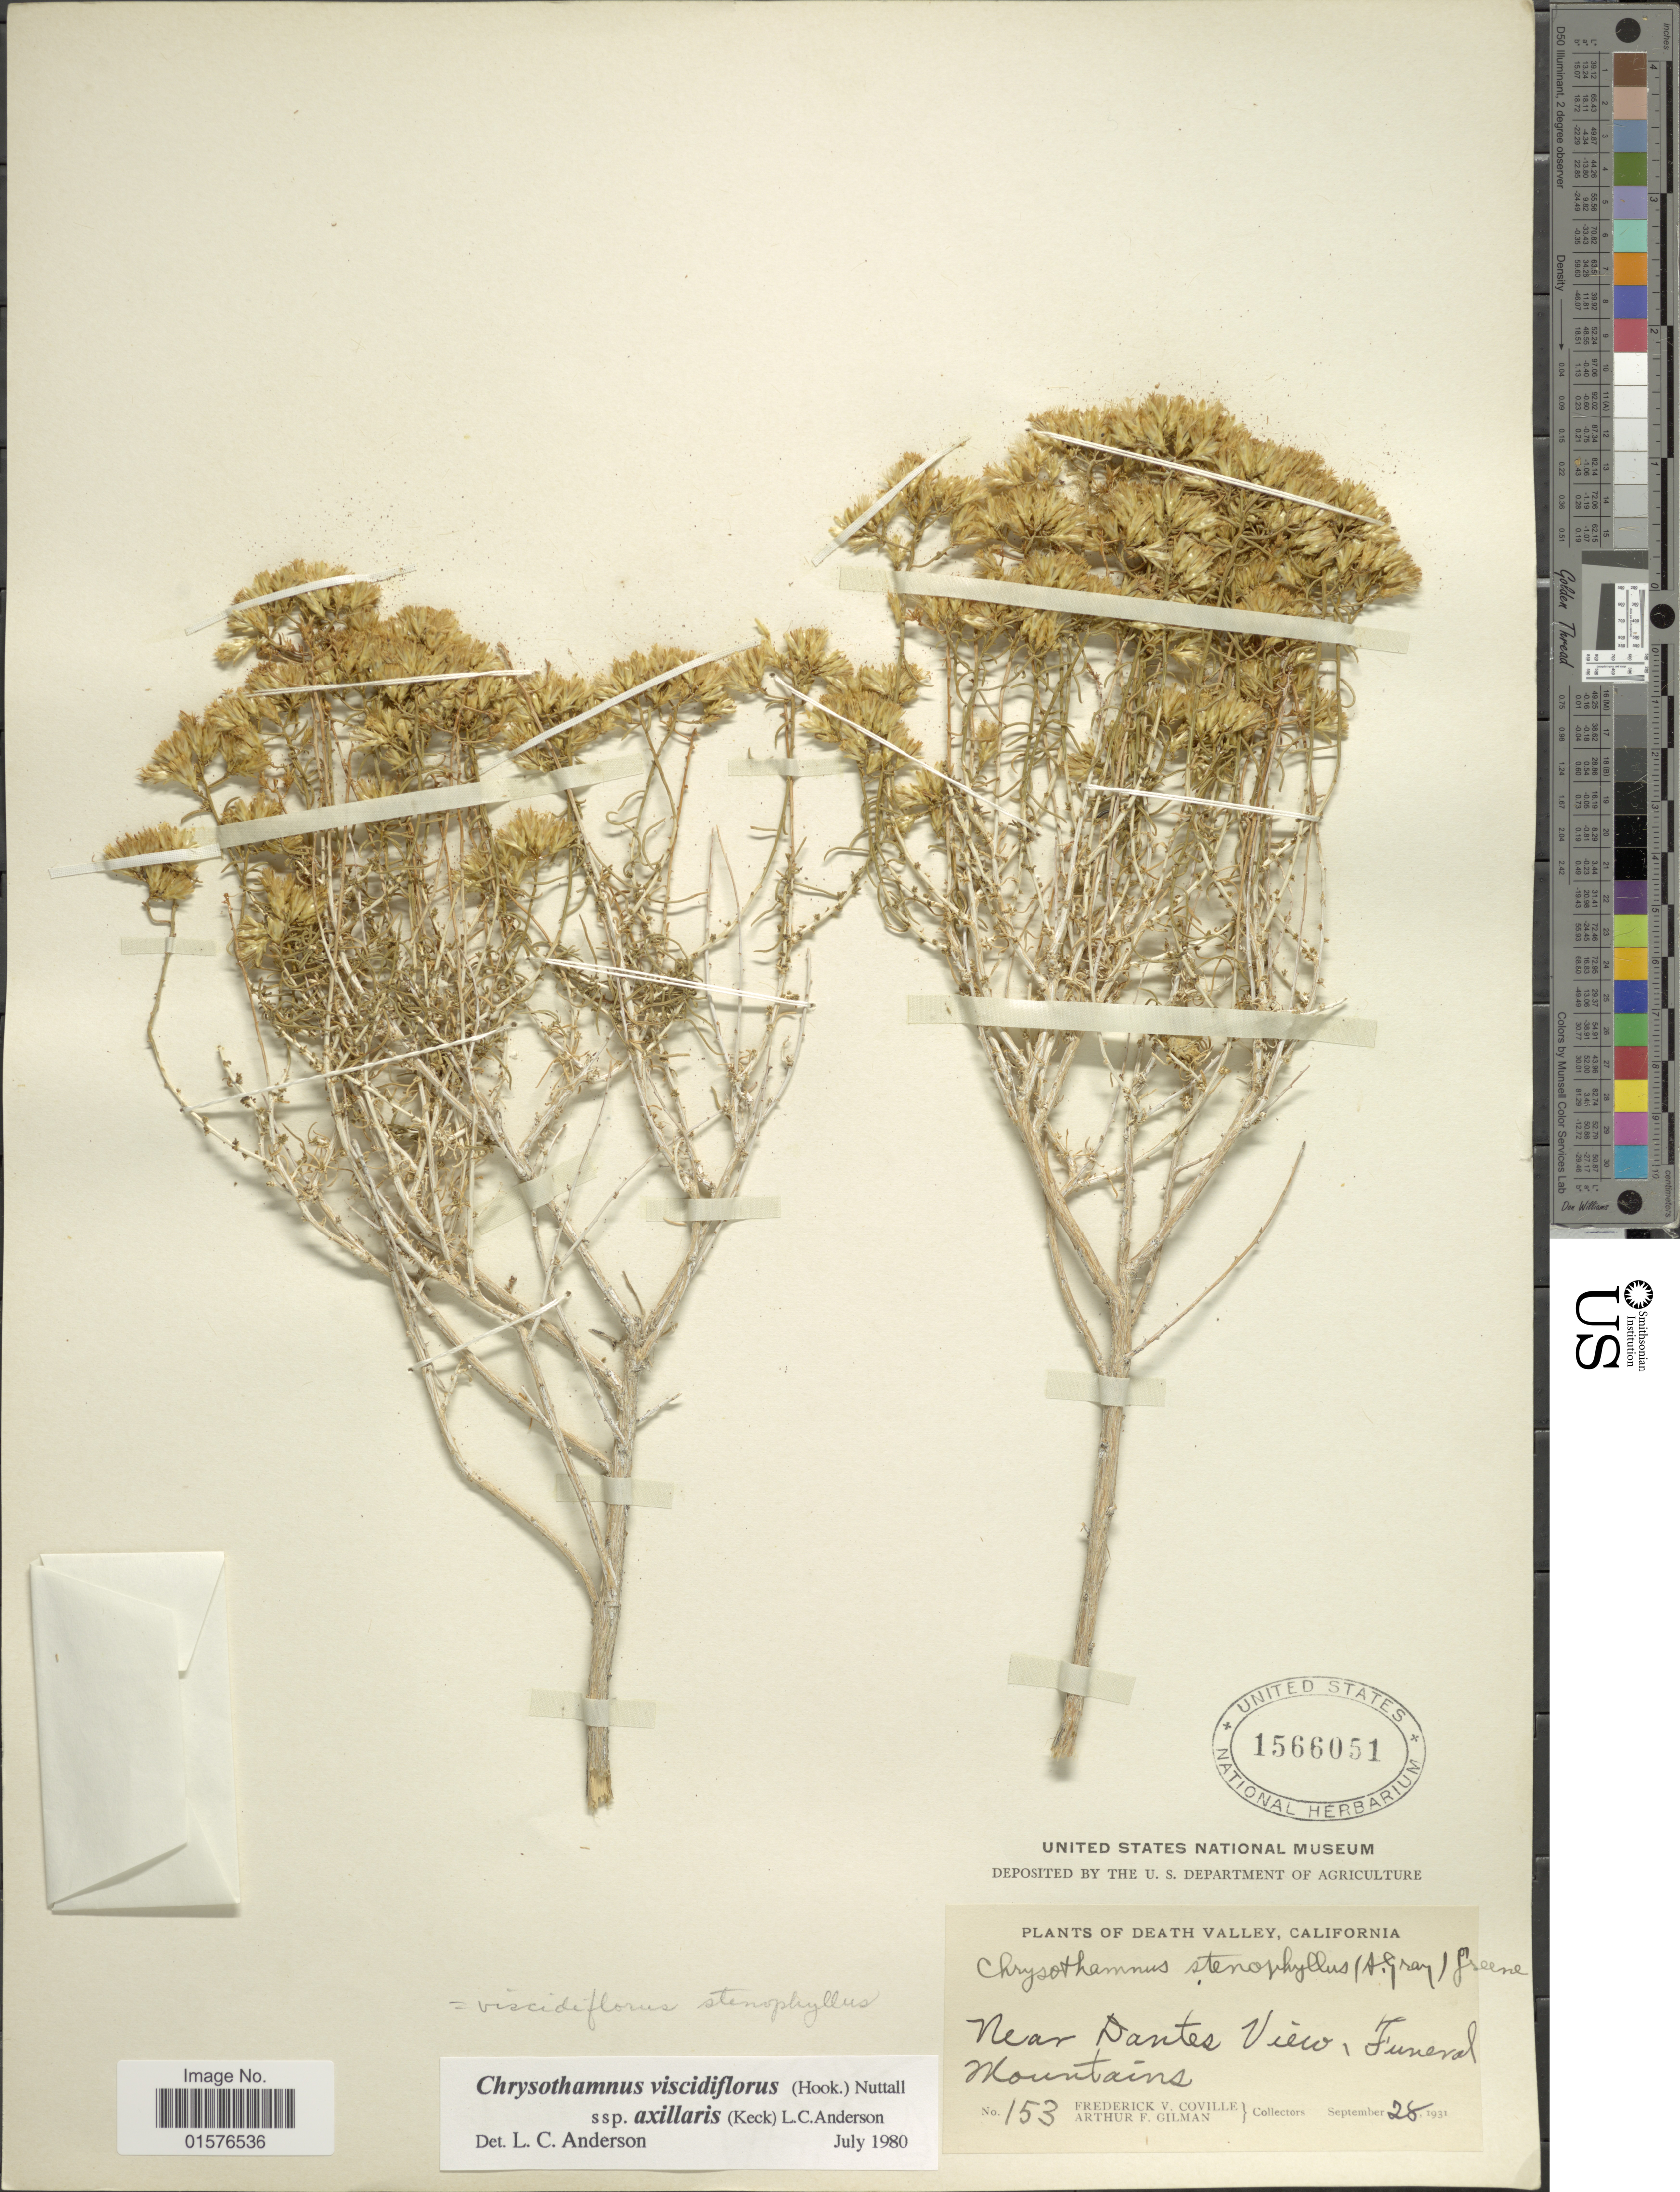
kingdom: Plantae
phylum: Tracheophyta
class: Magnoliopsida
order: Asterales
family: Asteraceae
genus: Chrysothamnus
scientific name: Chrysothamnus viscidiflorus subsp. axillaris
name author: (D.D. Keck) L.C. Anderson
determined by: Urbatsch, Lowell E., Curator (LSU), Louisiana State University (UNITED STATES)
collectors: F. V. Coville & A. Gilman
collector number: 153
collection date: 1931-09-28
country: United States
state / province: California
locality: Death Valley, near Dantes Vieuw, Funeral Mountains.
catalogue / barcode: US 1566051